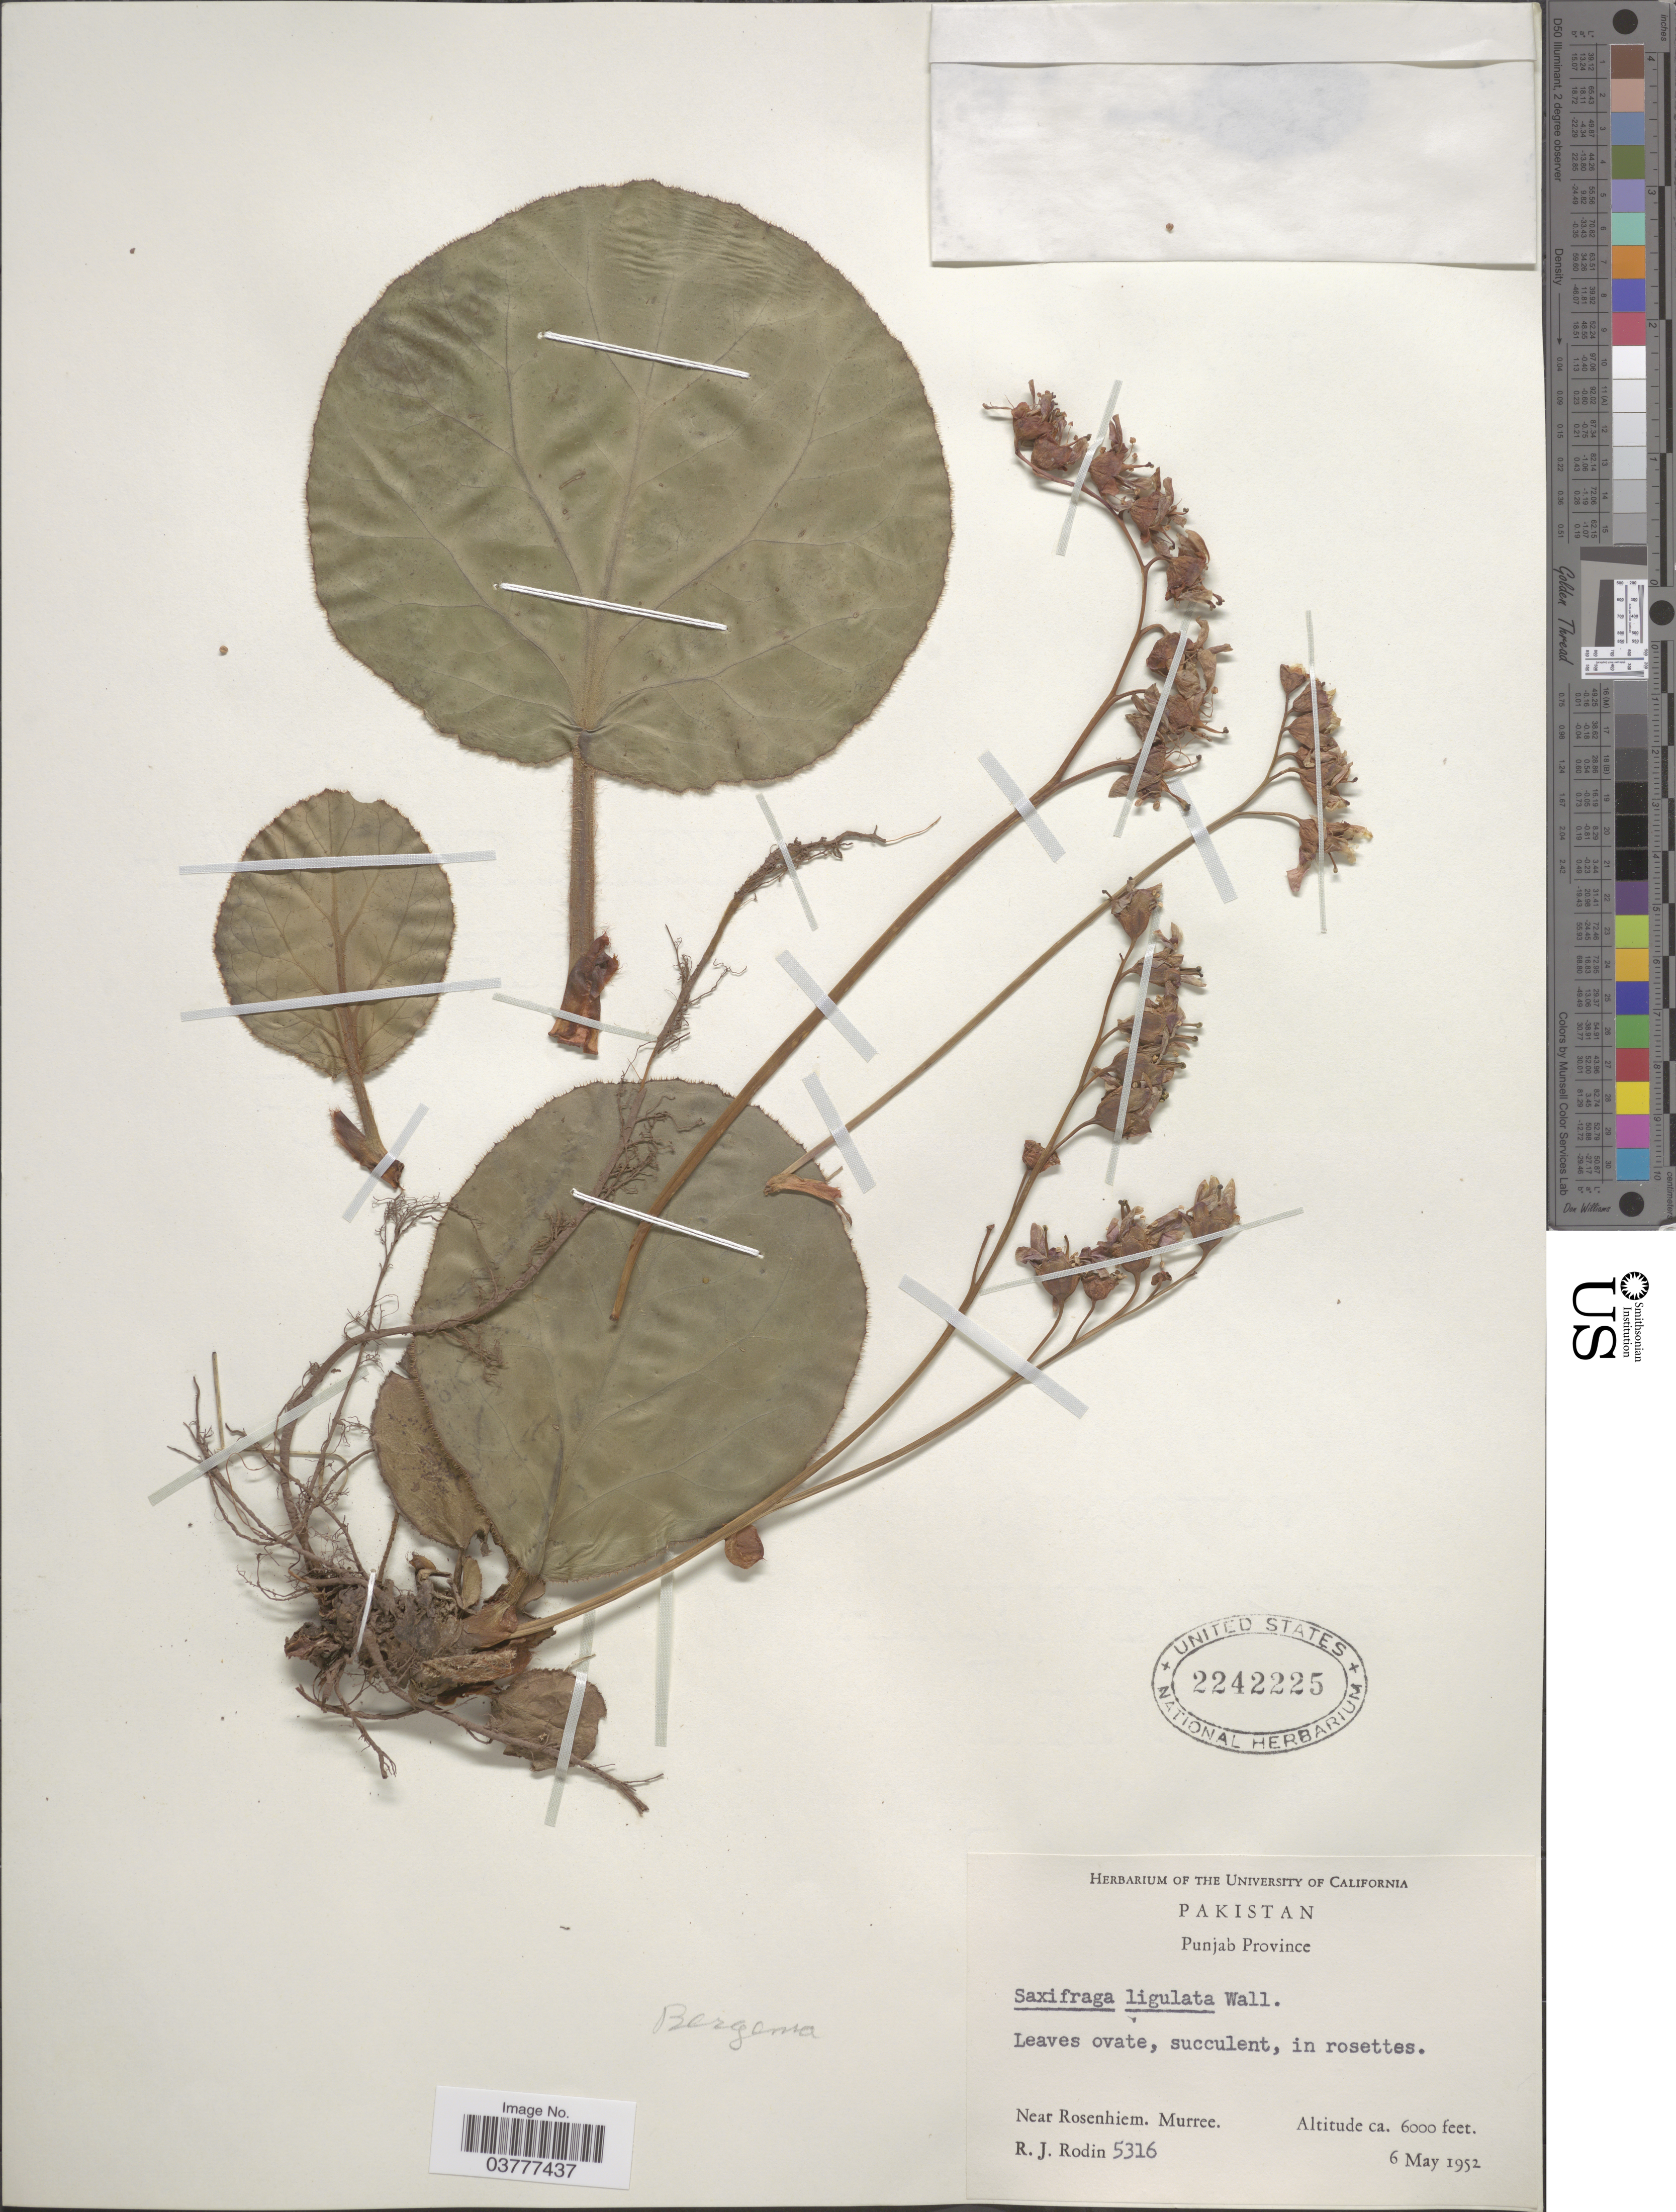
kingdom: Plantae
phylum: Tracheophyta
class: Magnoliopsida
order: Saxifragales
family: Saxifragaceae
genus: Bergenia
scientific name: Bergenia ligulata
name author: (Wall.) Engl.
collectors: R. J. Rodin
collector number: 5316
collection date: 1952-05-06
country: Pakistan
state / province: Punjab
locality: Near Rosenhiem. Murree.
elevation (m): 1829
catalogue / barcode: US 2242225